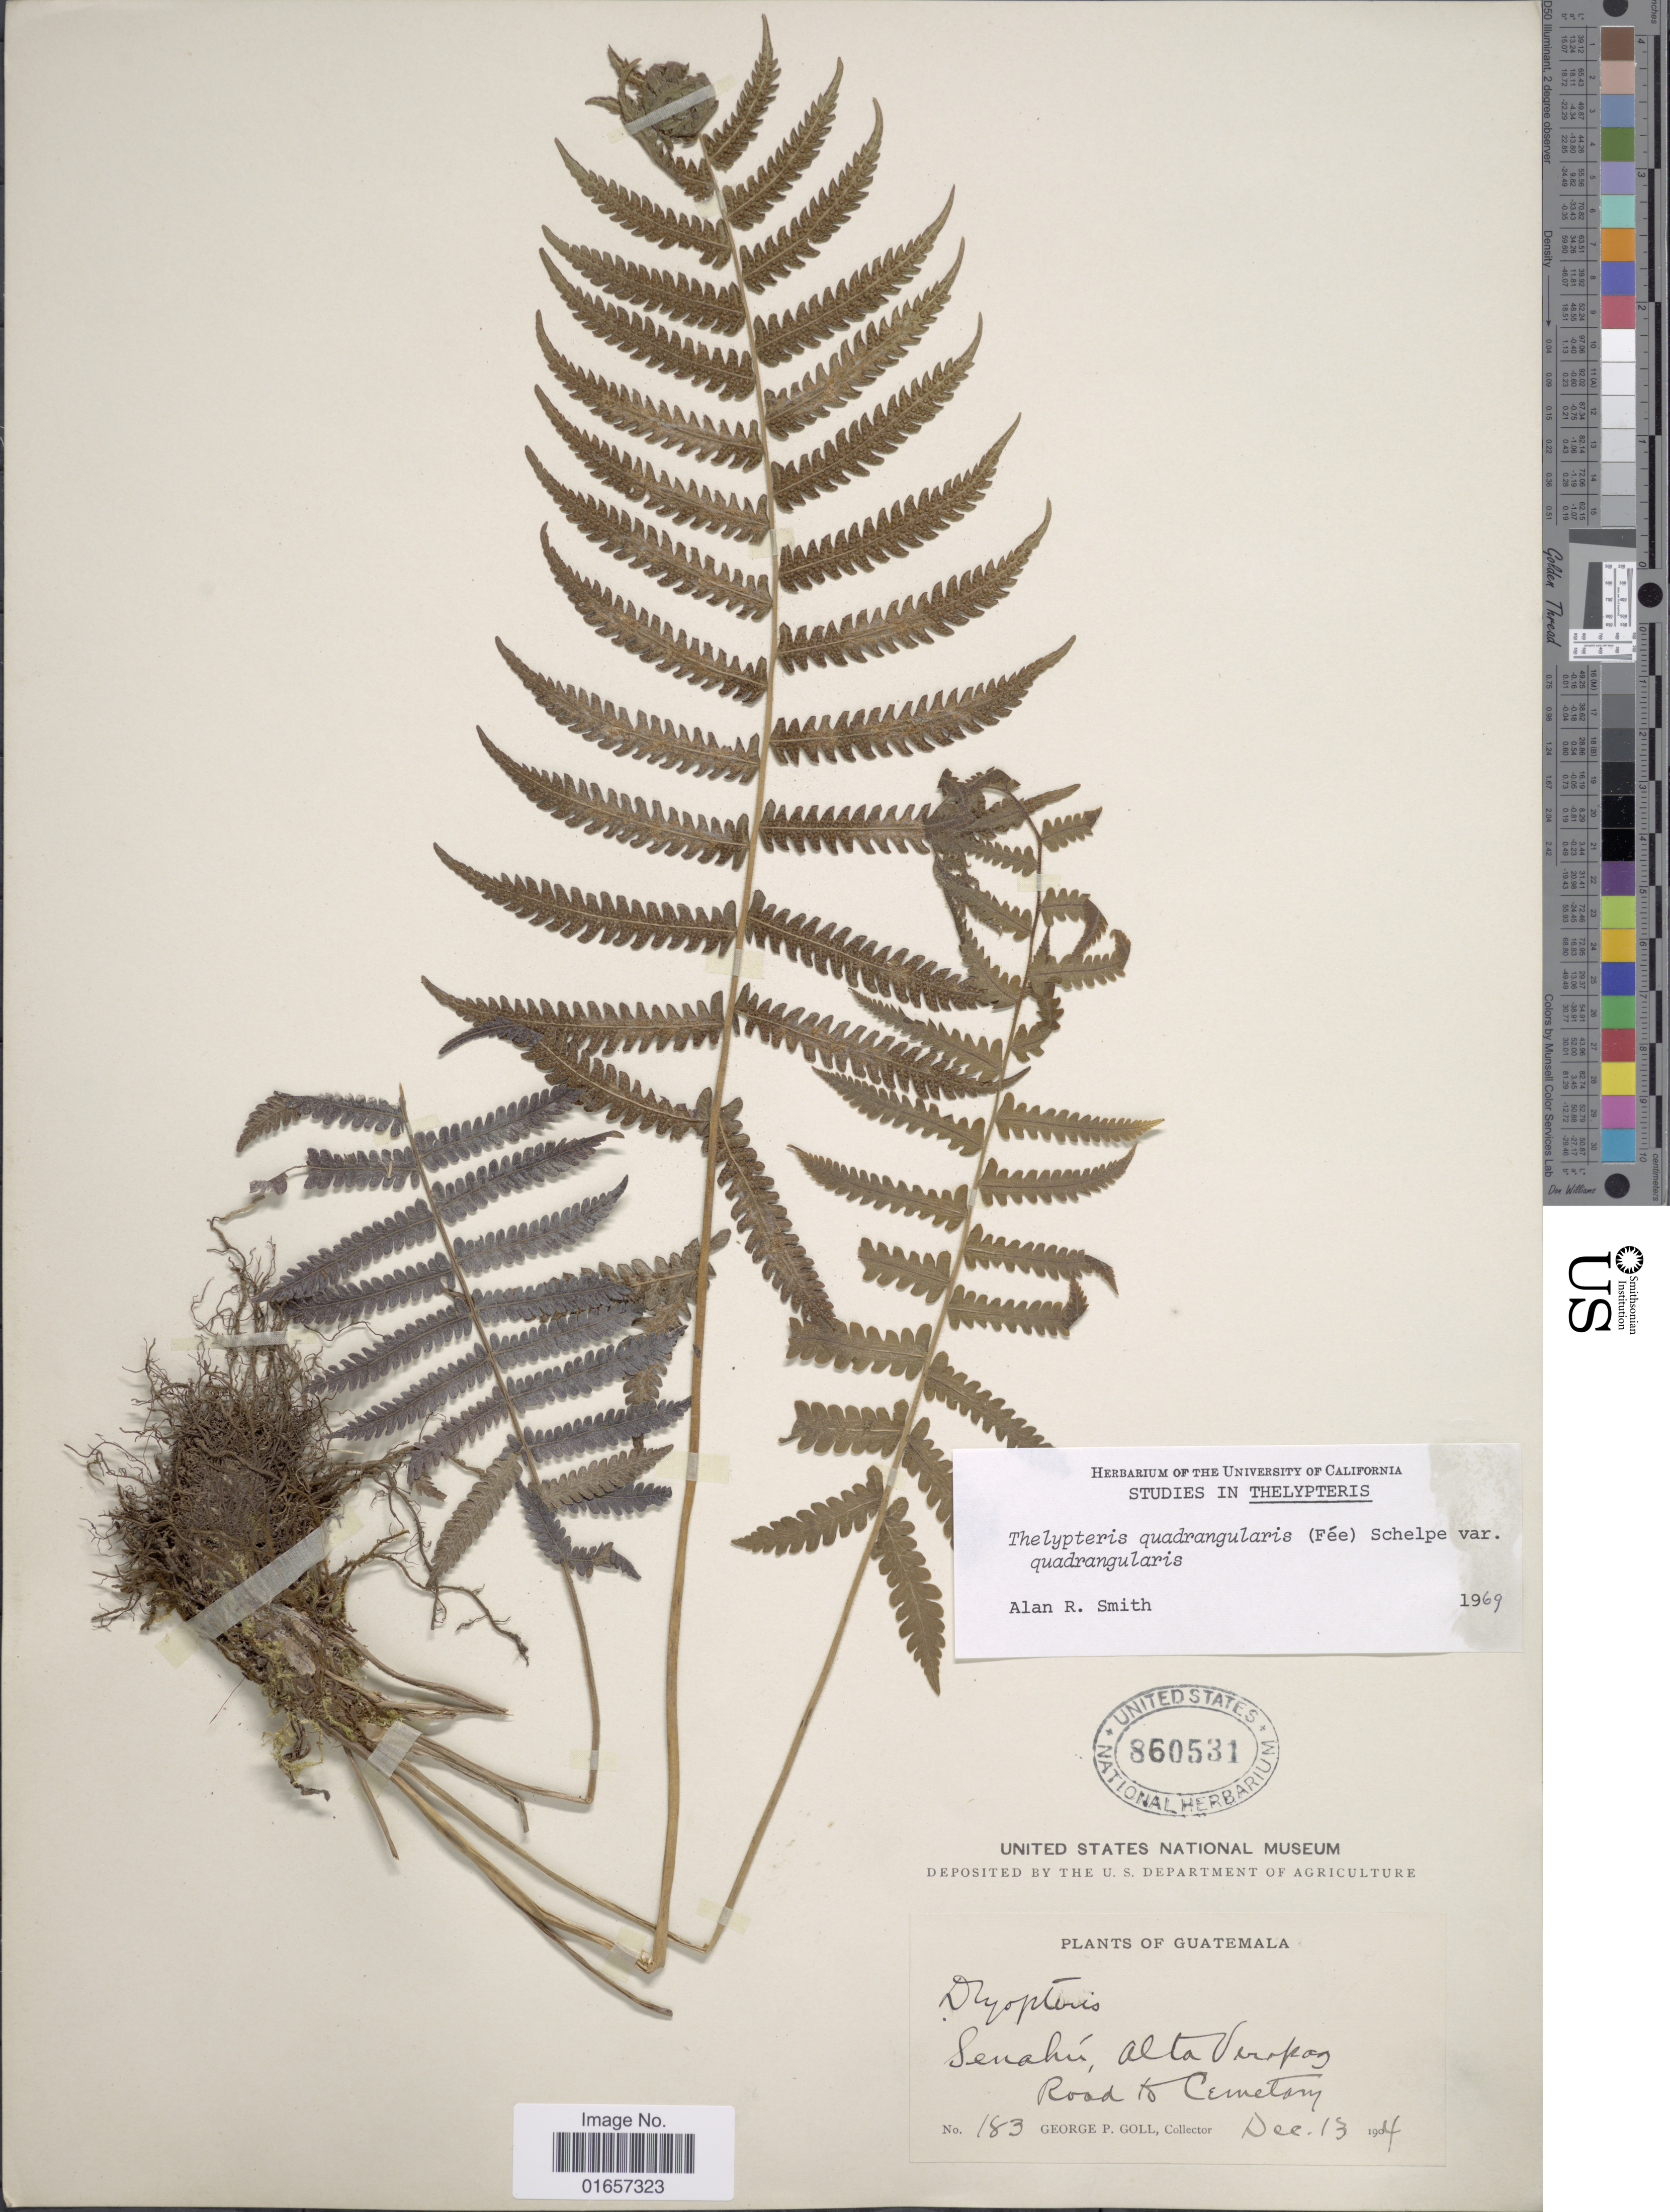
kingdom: Plantae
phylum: Tracheophyta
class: Polypodiopsida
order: Polypodiales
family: Thelypteridaceae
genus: Christella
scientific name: Christella hispidula var. hispidula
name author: (Decne.) Holttum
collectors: G. P. Goll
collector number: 183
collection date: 1904-12-13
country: Guatemala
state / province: Alta Verapaz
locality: Senahú, Road to Cemetary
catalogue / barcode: US 860531